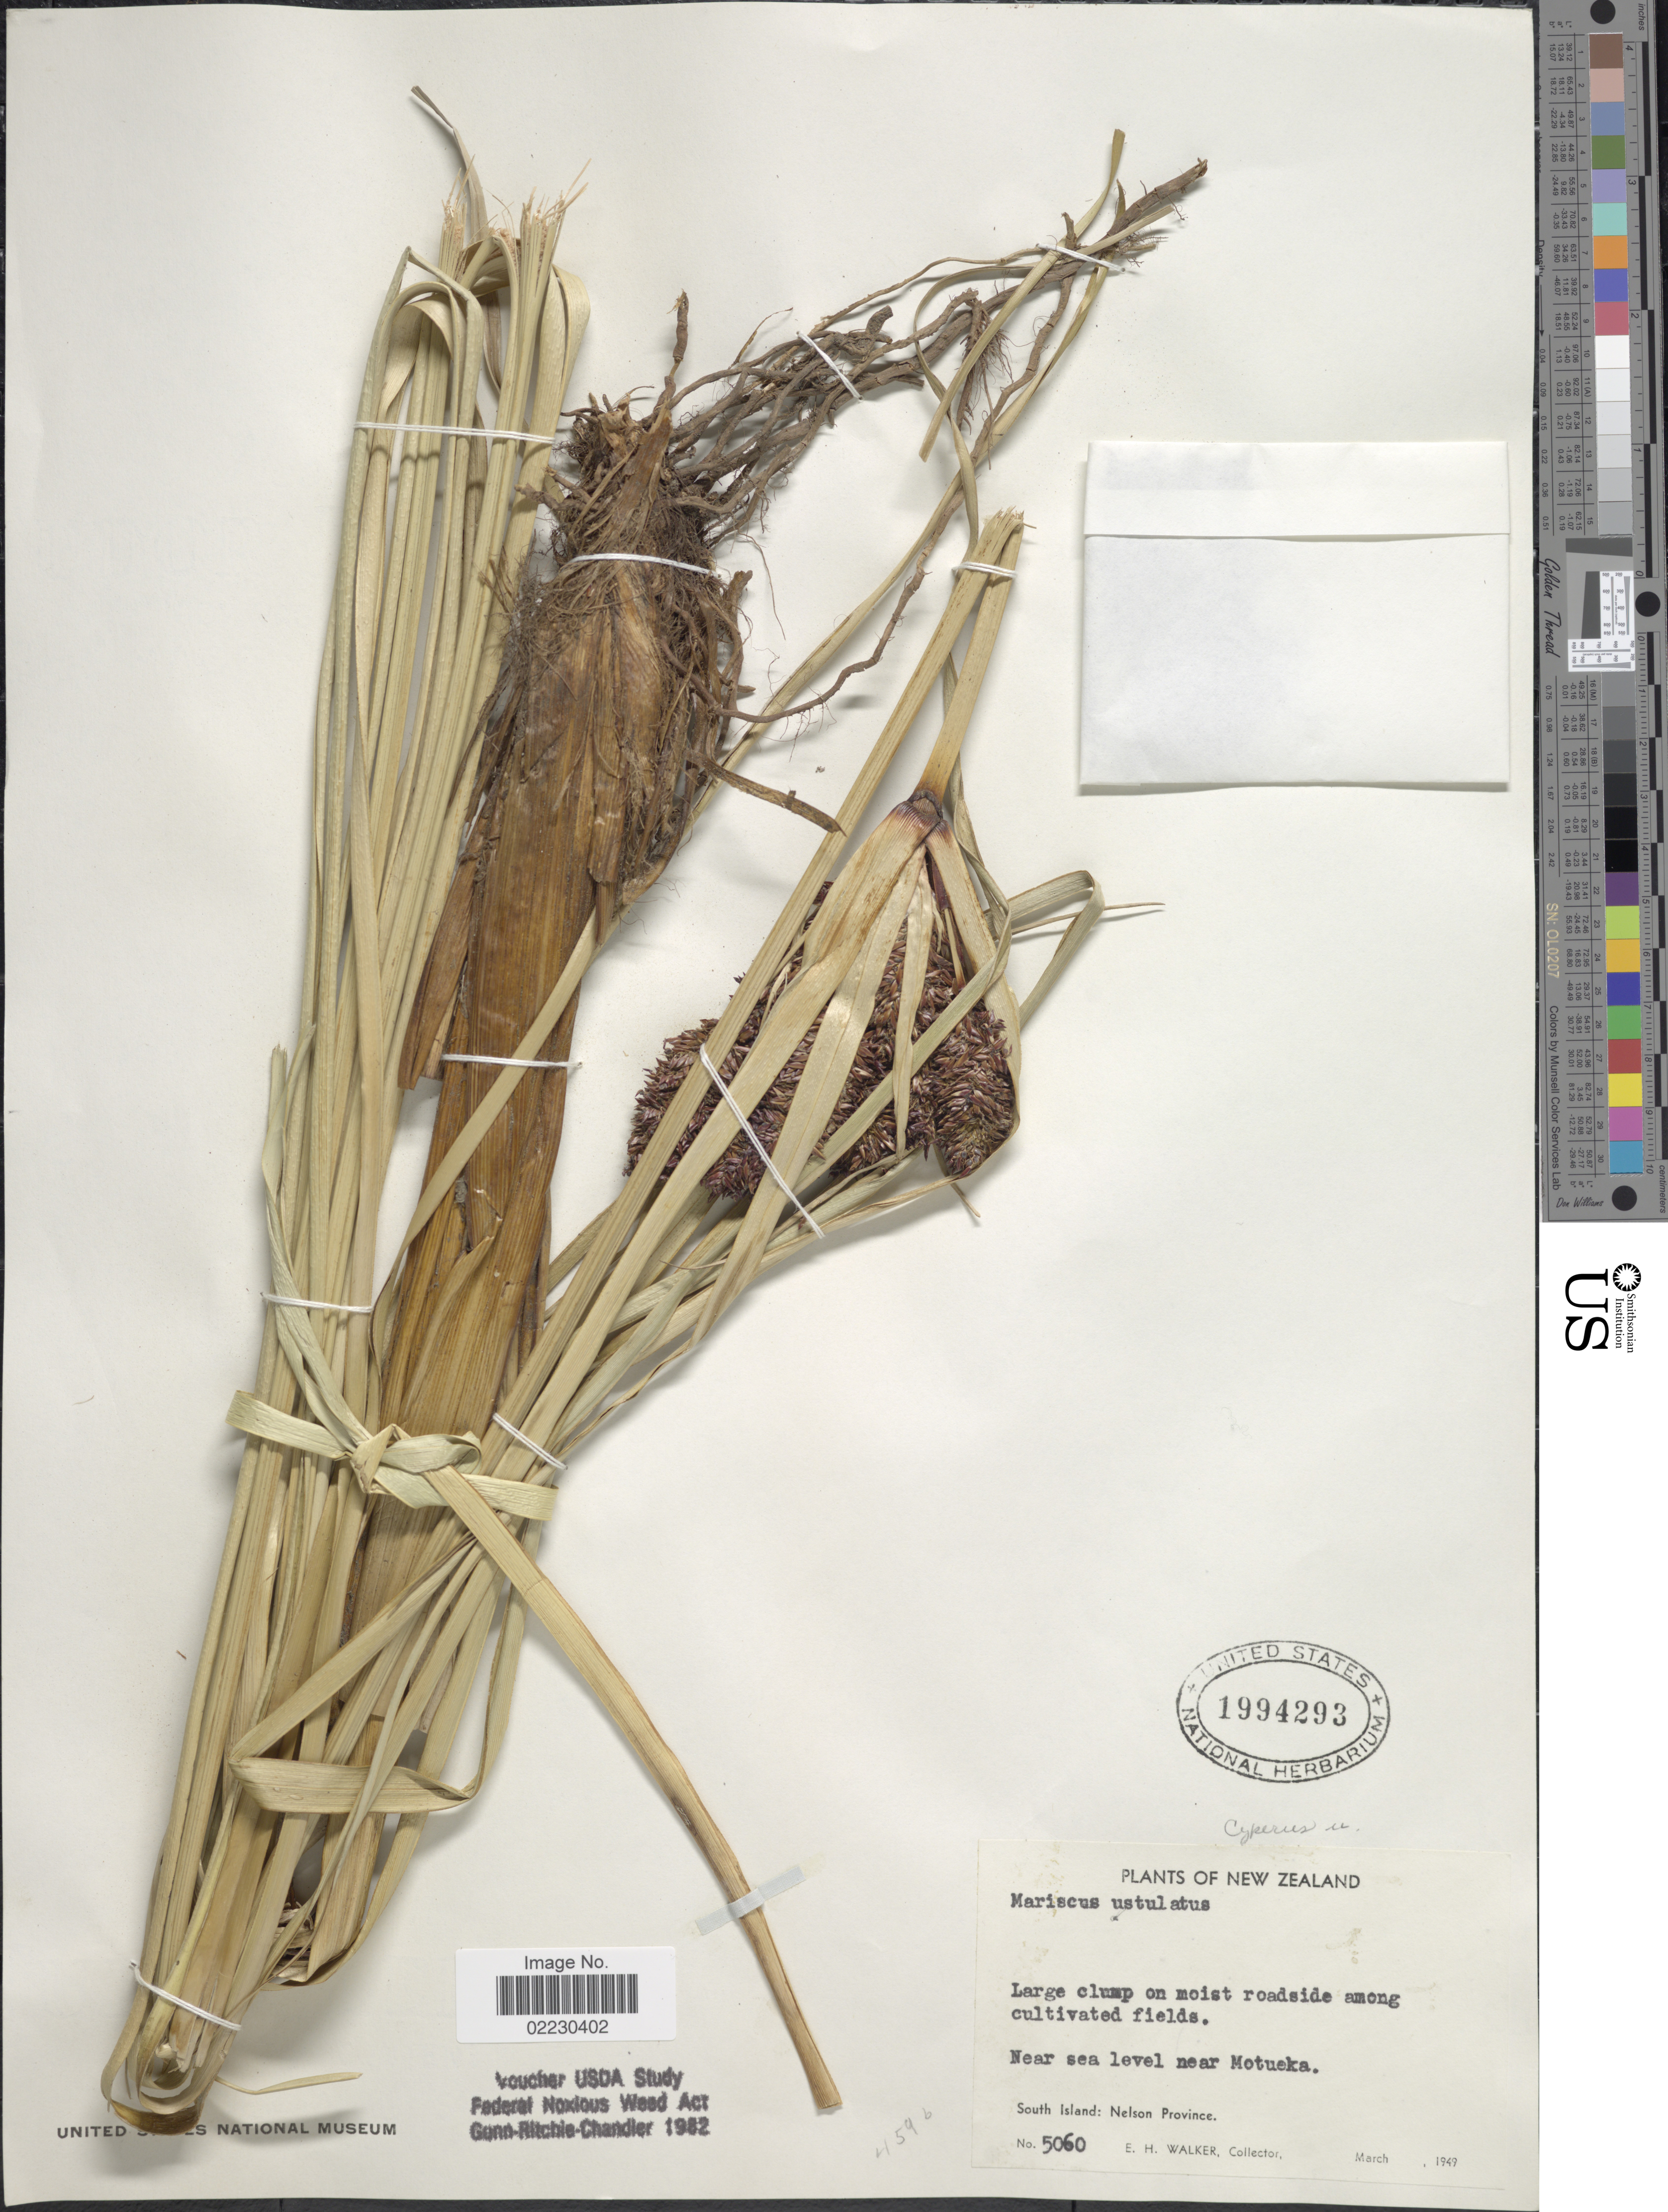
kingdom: Plantae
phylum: Tracheophyta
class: Liliopsida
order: Poales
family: Cyperaceae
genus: Cyperus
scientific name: Cyperus ustulatus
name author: A. Rich.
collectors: E. H. Walker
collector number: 5060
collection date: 1949-03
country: New Zealand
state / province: Nelson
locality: Near Motueka, South Island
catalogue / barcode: US 1994293